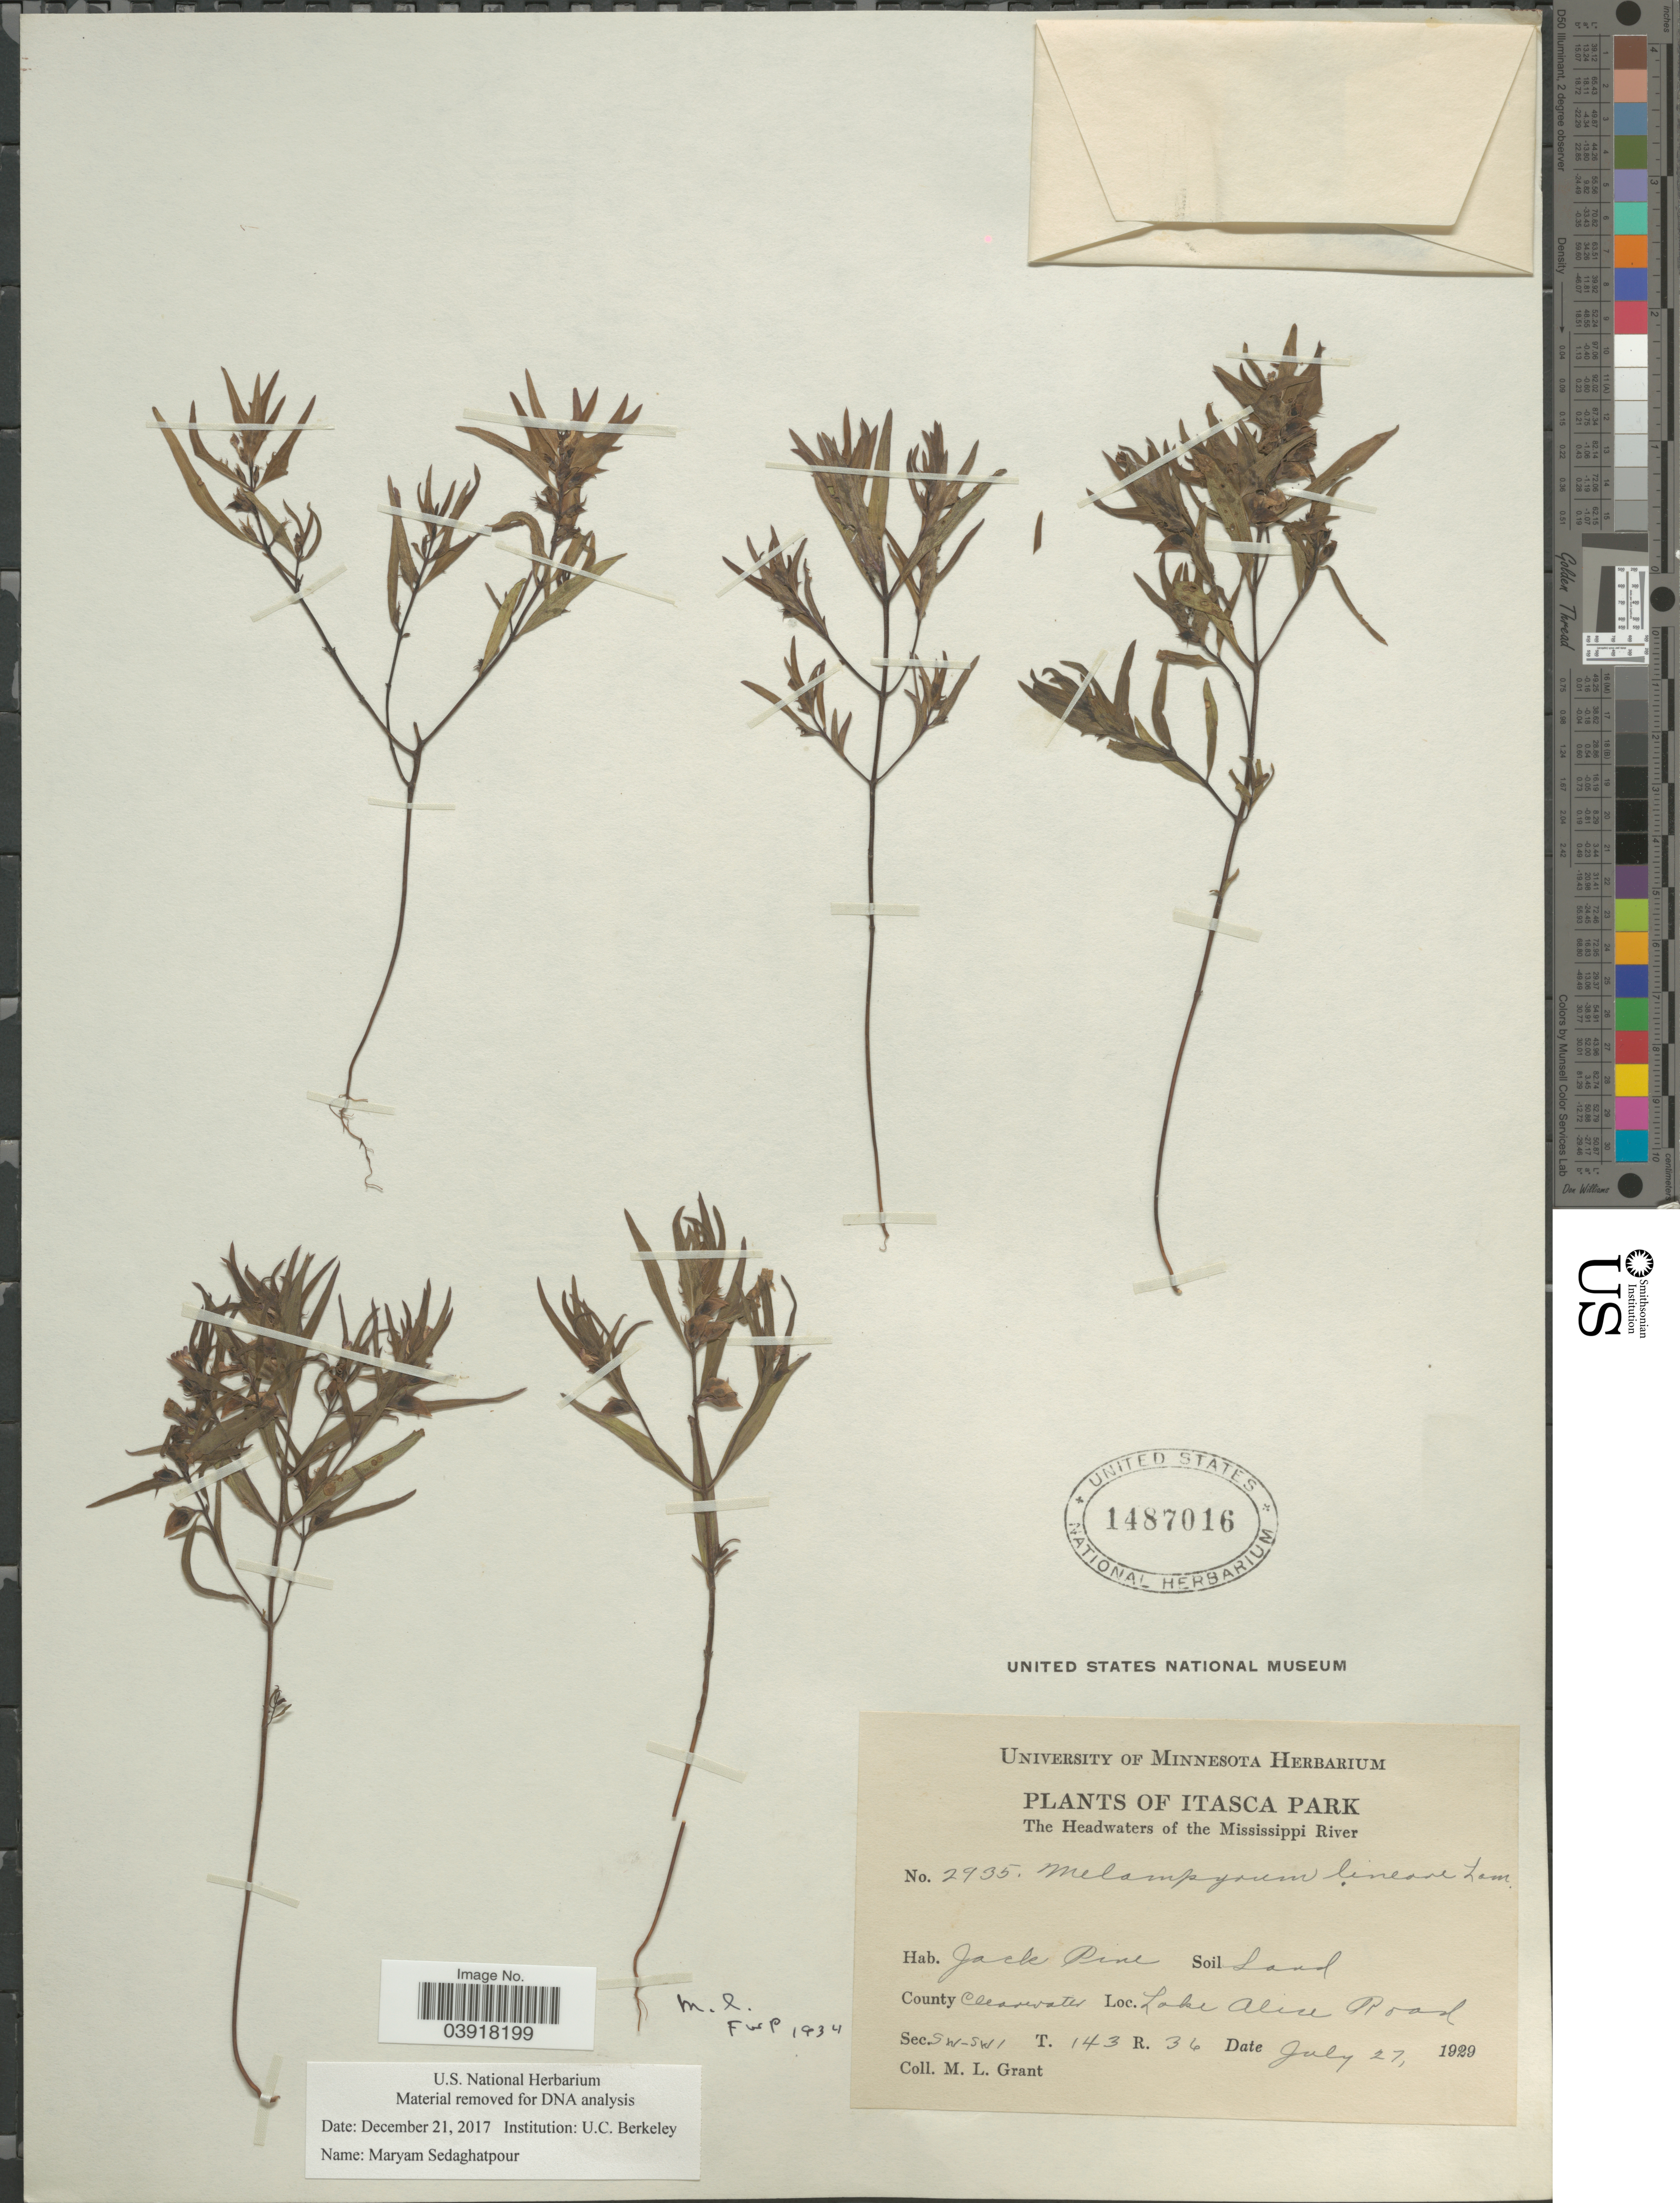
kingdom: Plantae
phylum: Tracheophyta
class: Magnoliopsida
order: Lamiales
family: Orobanchaceae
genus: Melampyrum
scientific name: Melampyrum lineare var. pectinatum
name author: (Pennell) Fernald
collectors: M. L. Grant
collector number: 2935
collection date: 1929-07-27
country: United States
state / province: Minnesota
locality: Itasca Park. The Headwaters of the Mississippi River. Jack Pine. County Clearwater. Lake Alice Road. Sec.SW-SW1 T.143 R.36.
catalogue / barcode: US 1487016